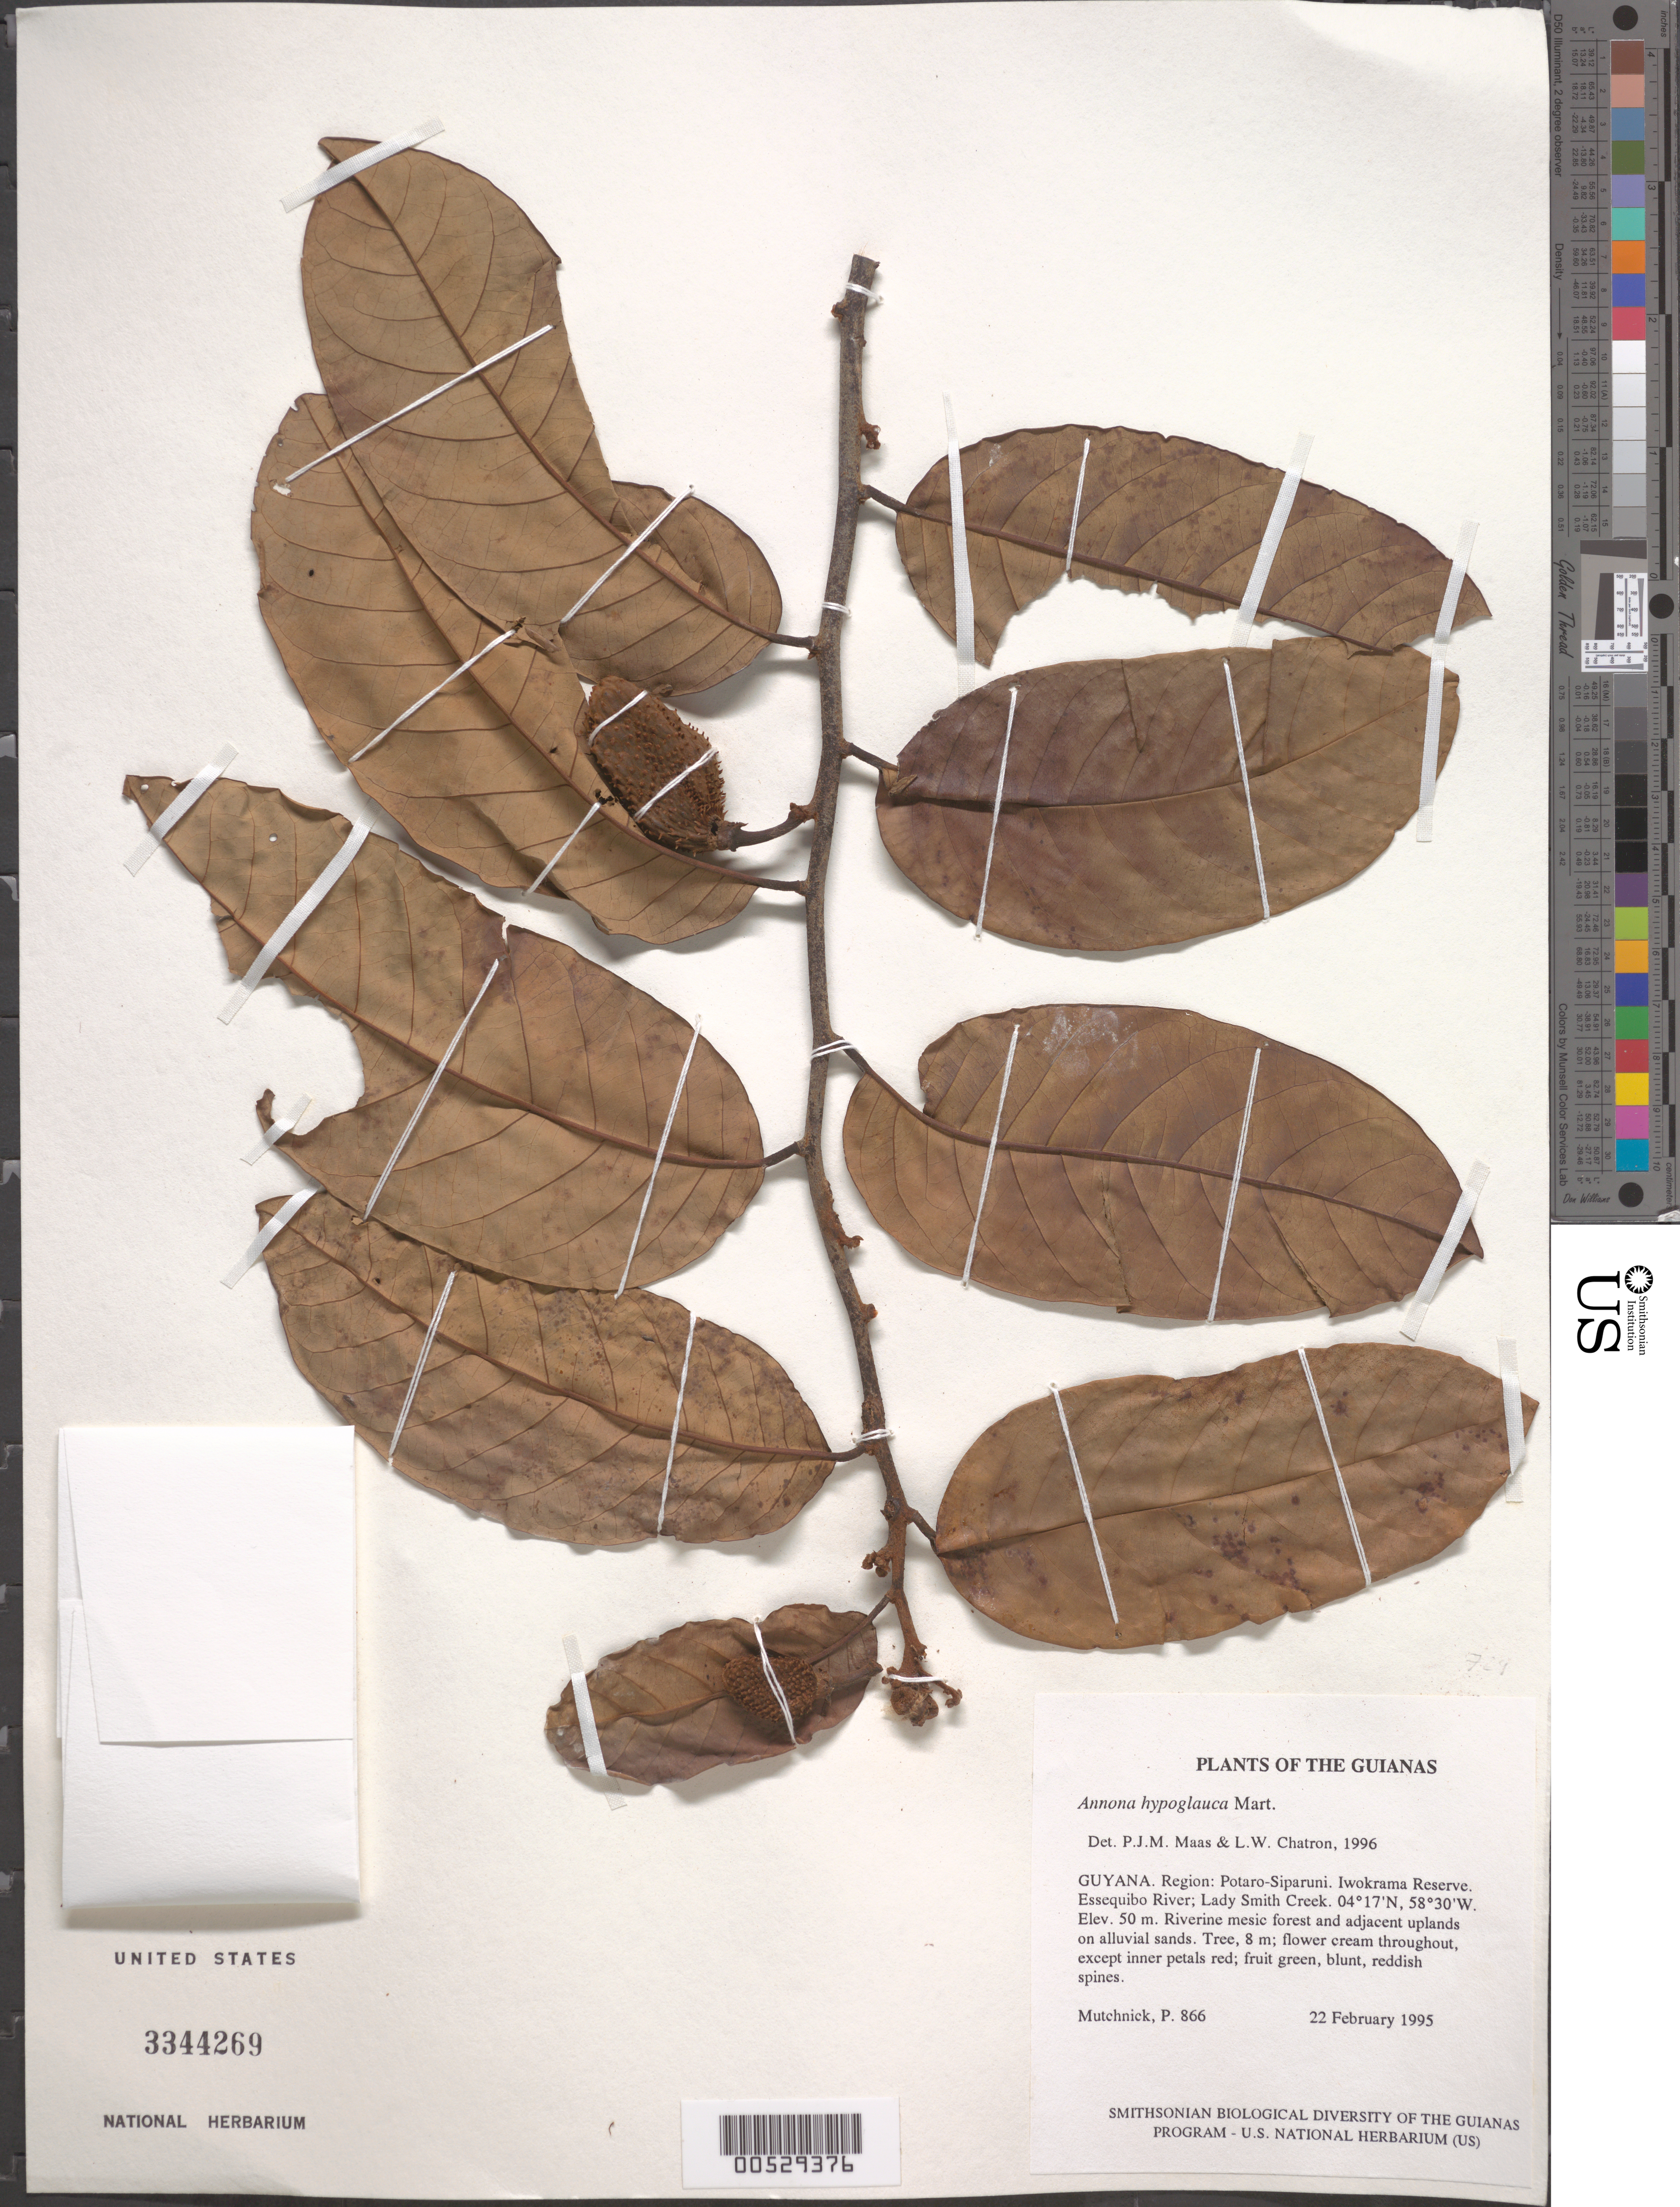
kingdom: Plantae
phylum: Tracheophyta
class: Magnoliopsida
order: Magnoliales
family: Annonaceae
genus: Annona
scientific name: Annona hypoglauca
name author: Mart.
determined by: Maas, P. J.; Chatrou, L. W.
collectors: P. Mutchnick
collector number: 866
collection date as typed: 22 February 1995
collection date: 1995-02-22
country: Guyana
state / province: Potaro-Siparuni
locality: Iwokrama Reserve. Essequibo River; Lady Smith Creek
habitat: Riverine mesic forest and adjacent uplands on alluvial sands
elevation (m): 50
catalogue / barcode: US 3344269